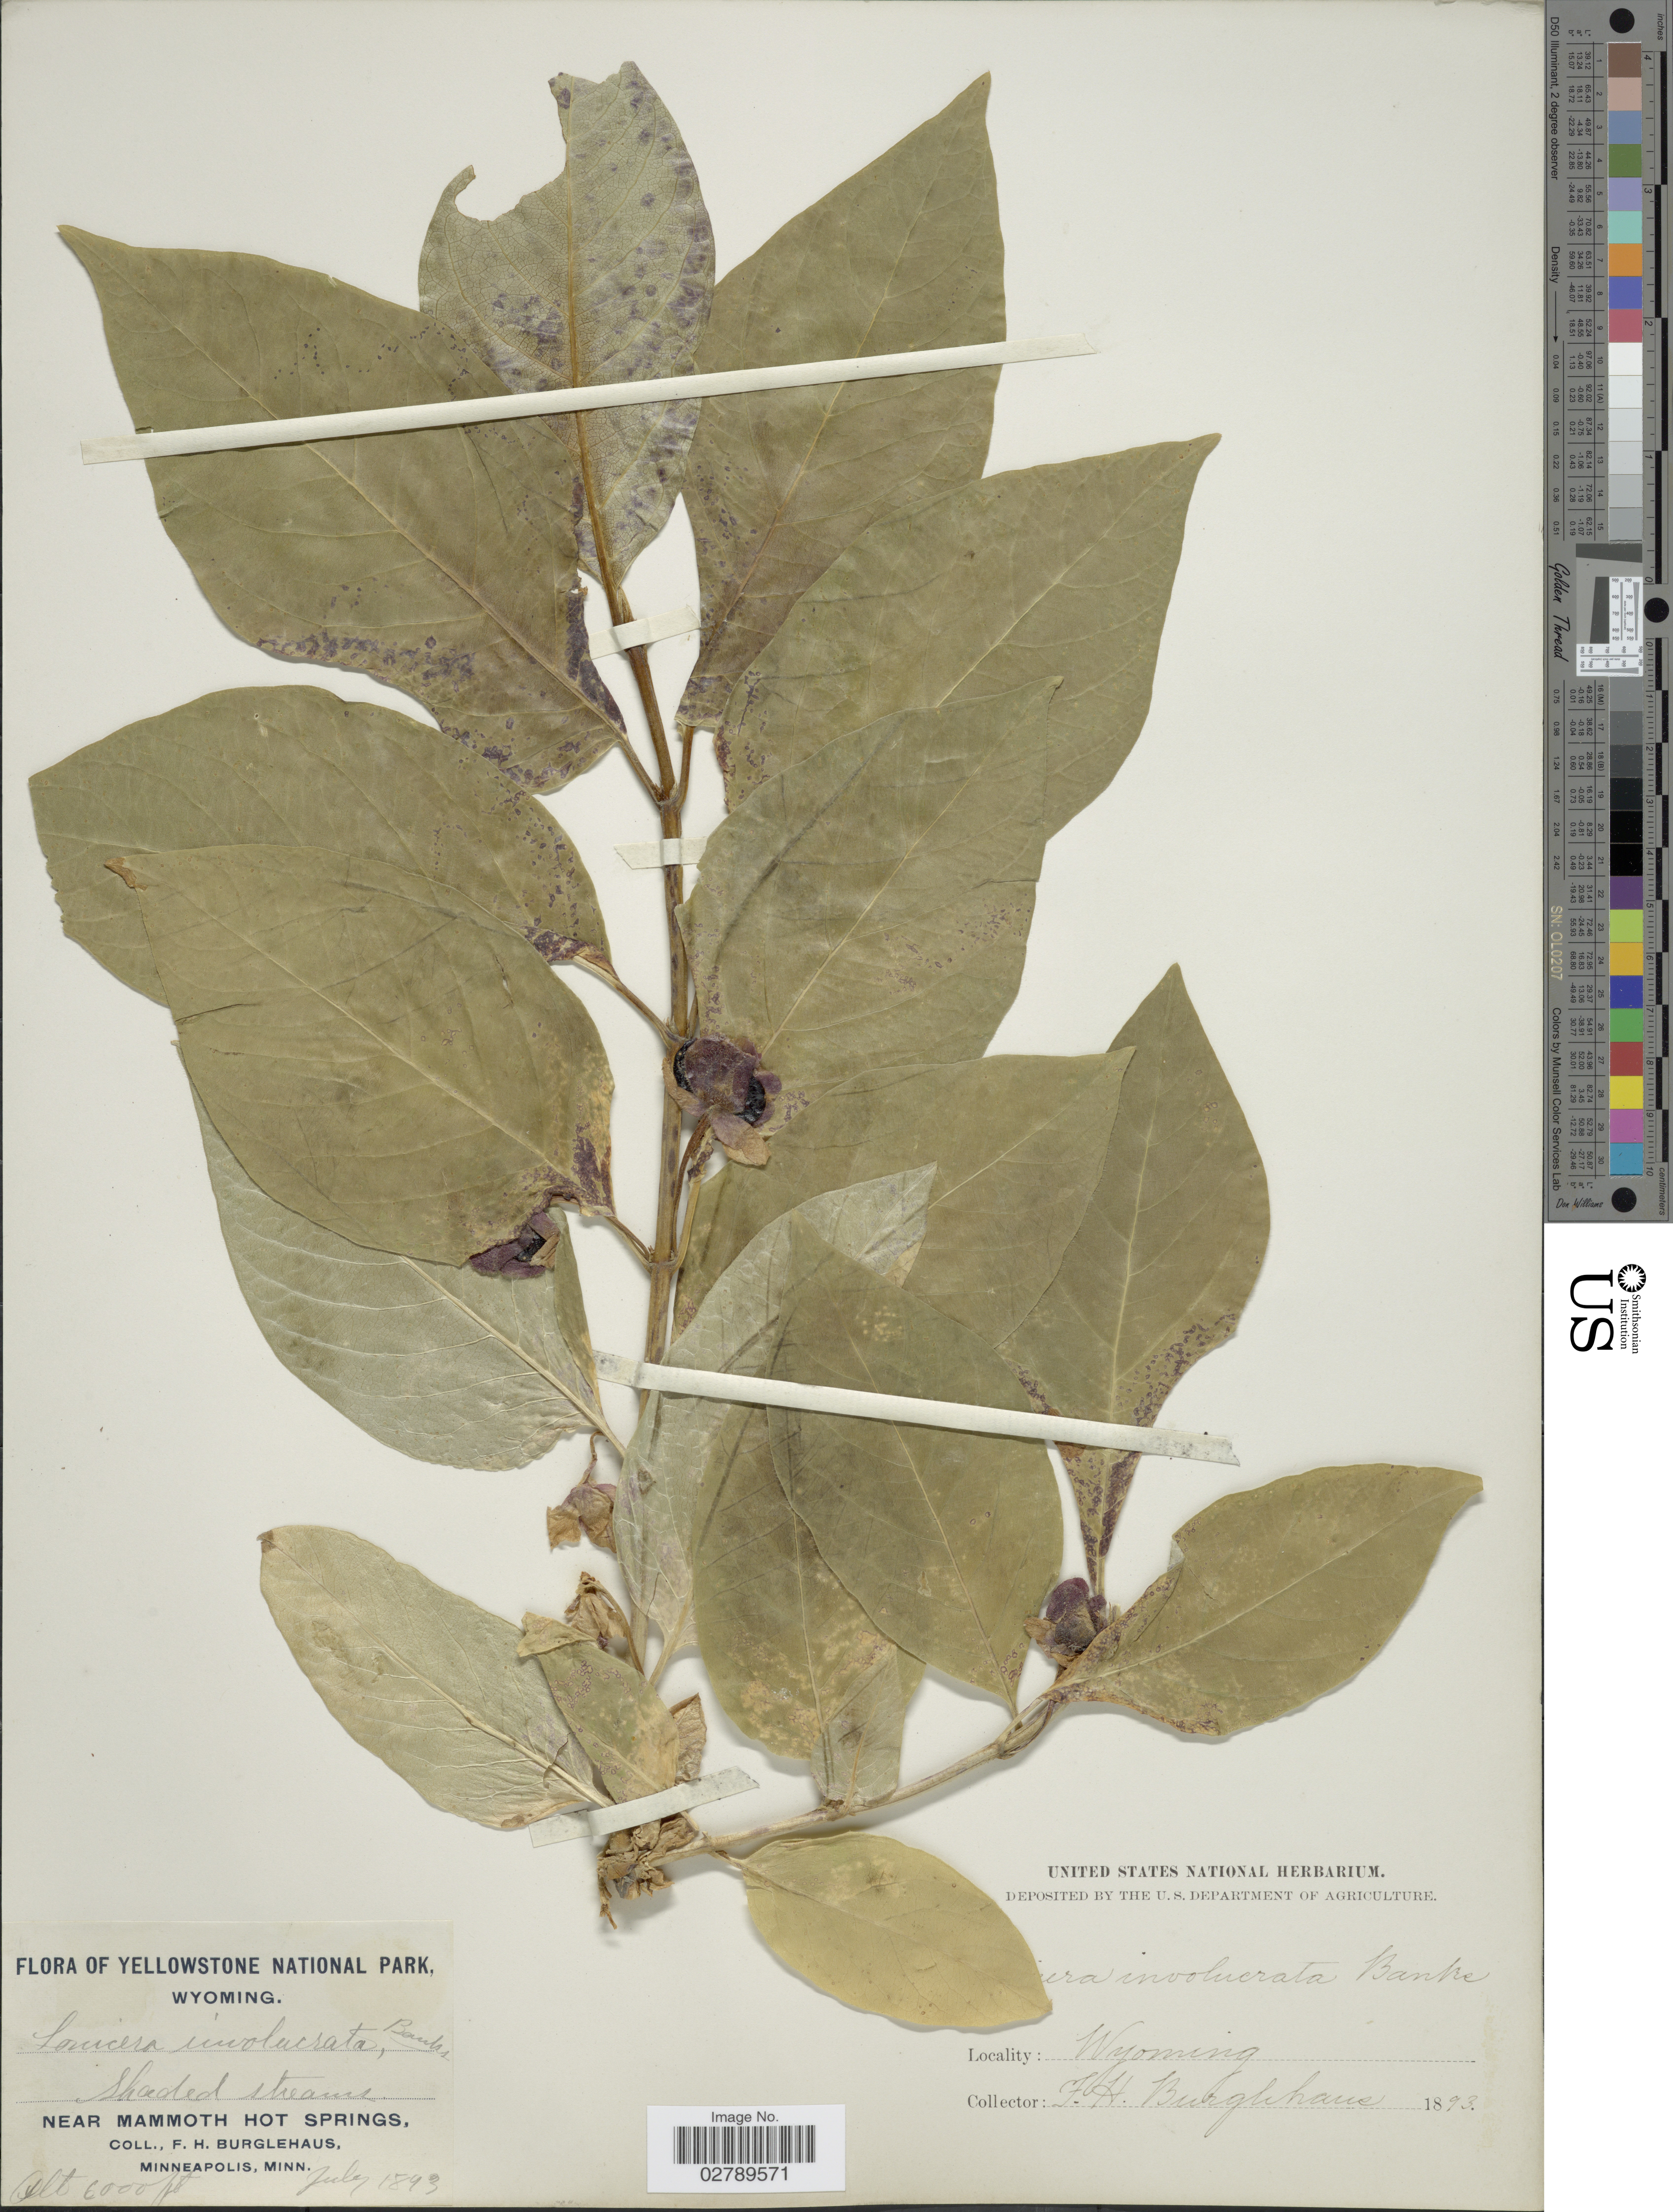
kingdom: Plantae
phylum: Tracheophyta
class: Magnoliopsida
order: Dipsacales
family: Caprifoliaceae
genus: Lonicera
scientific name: Lonicera involucrata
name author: (Richardson) Banks ex Spreng.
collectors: F. Burglehaus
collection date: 1893-07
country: United States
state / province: Wyoming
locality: Yellowstone National Park. Near Mammoth Hot Springs.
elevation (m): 1829